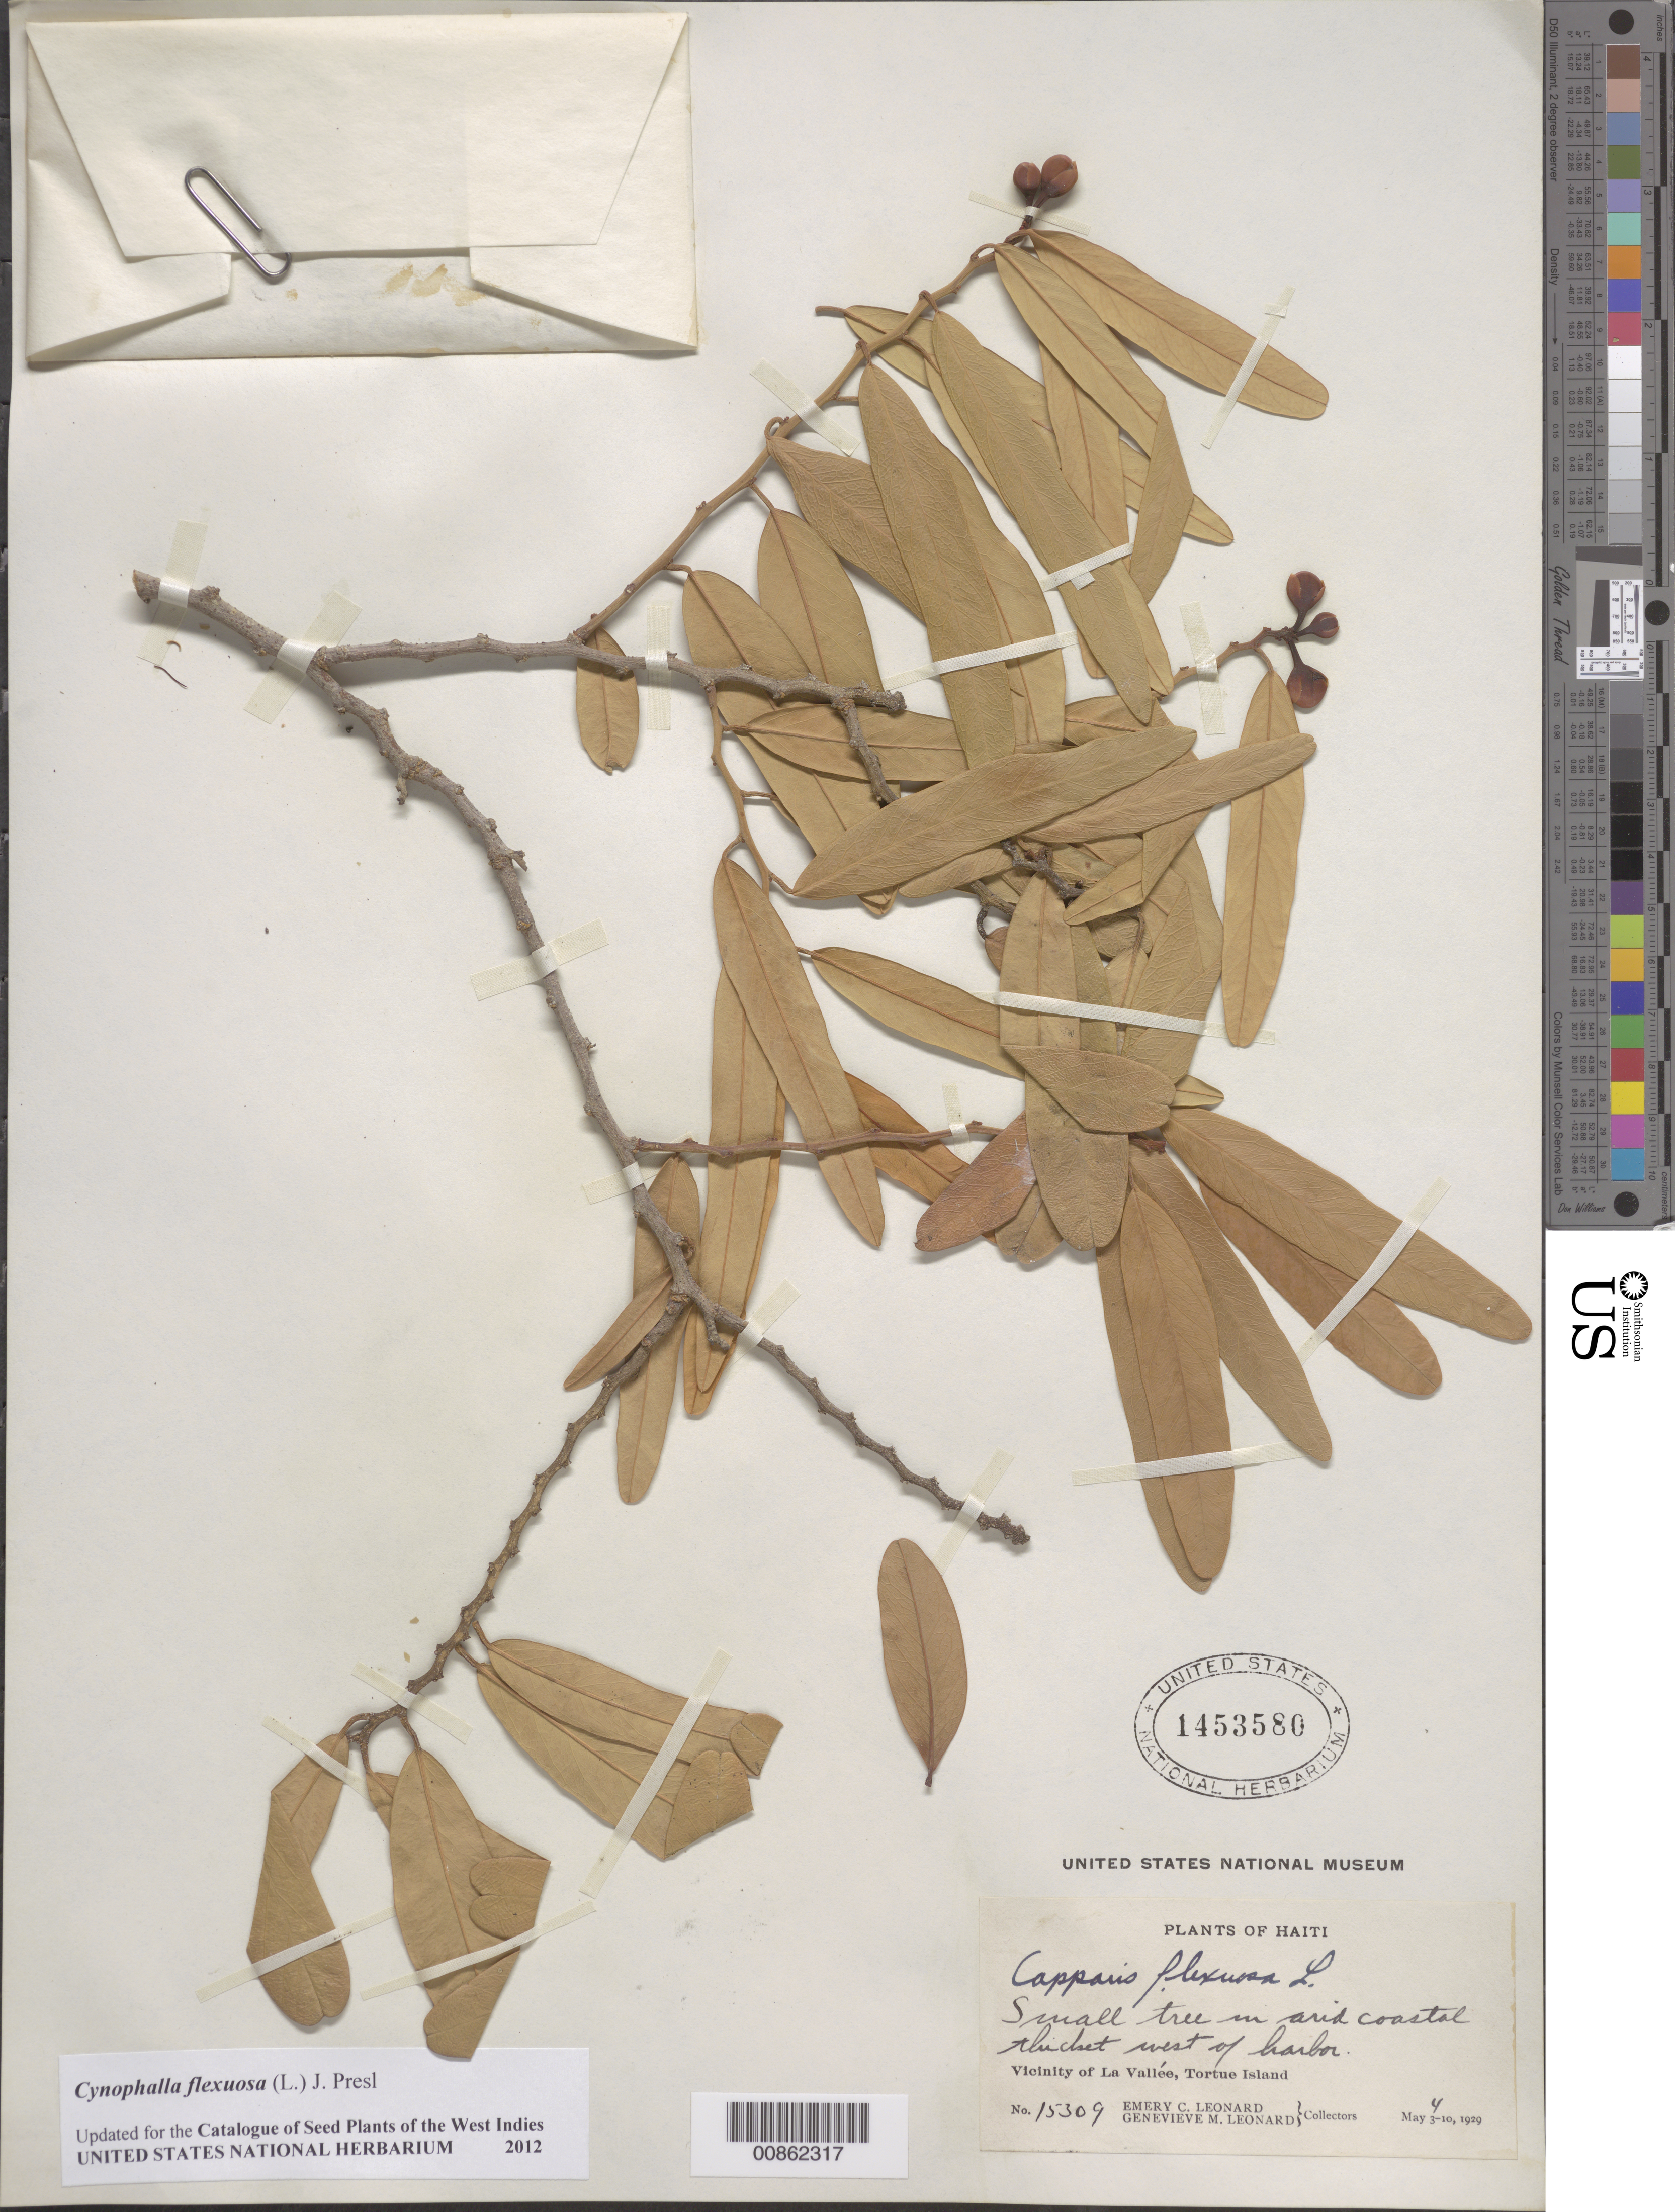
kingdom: Plantae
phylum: Tracheophyta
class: Magnoliopsida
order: Brassicales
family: Capparaceae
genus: Cynophalla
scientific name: Cynophalla flexuosa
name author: (L.) J. Presl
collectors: E. C. Leonard & G. M. Leonard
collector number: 15309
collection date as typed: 04 May 1929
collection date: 1929-05-04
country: Haiti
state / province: Nord-Óuest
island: Île de la Tortue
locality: Vicinity of La Vallée, Tortue Island. West of harbor.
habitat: Arid coastal thicket.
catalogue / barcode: US 1453580